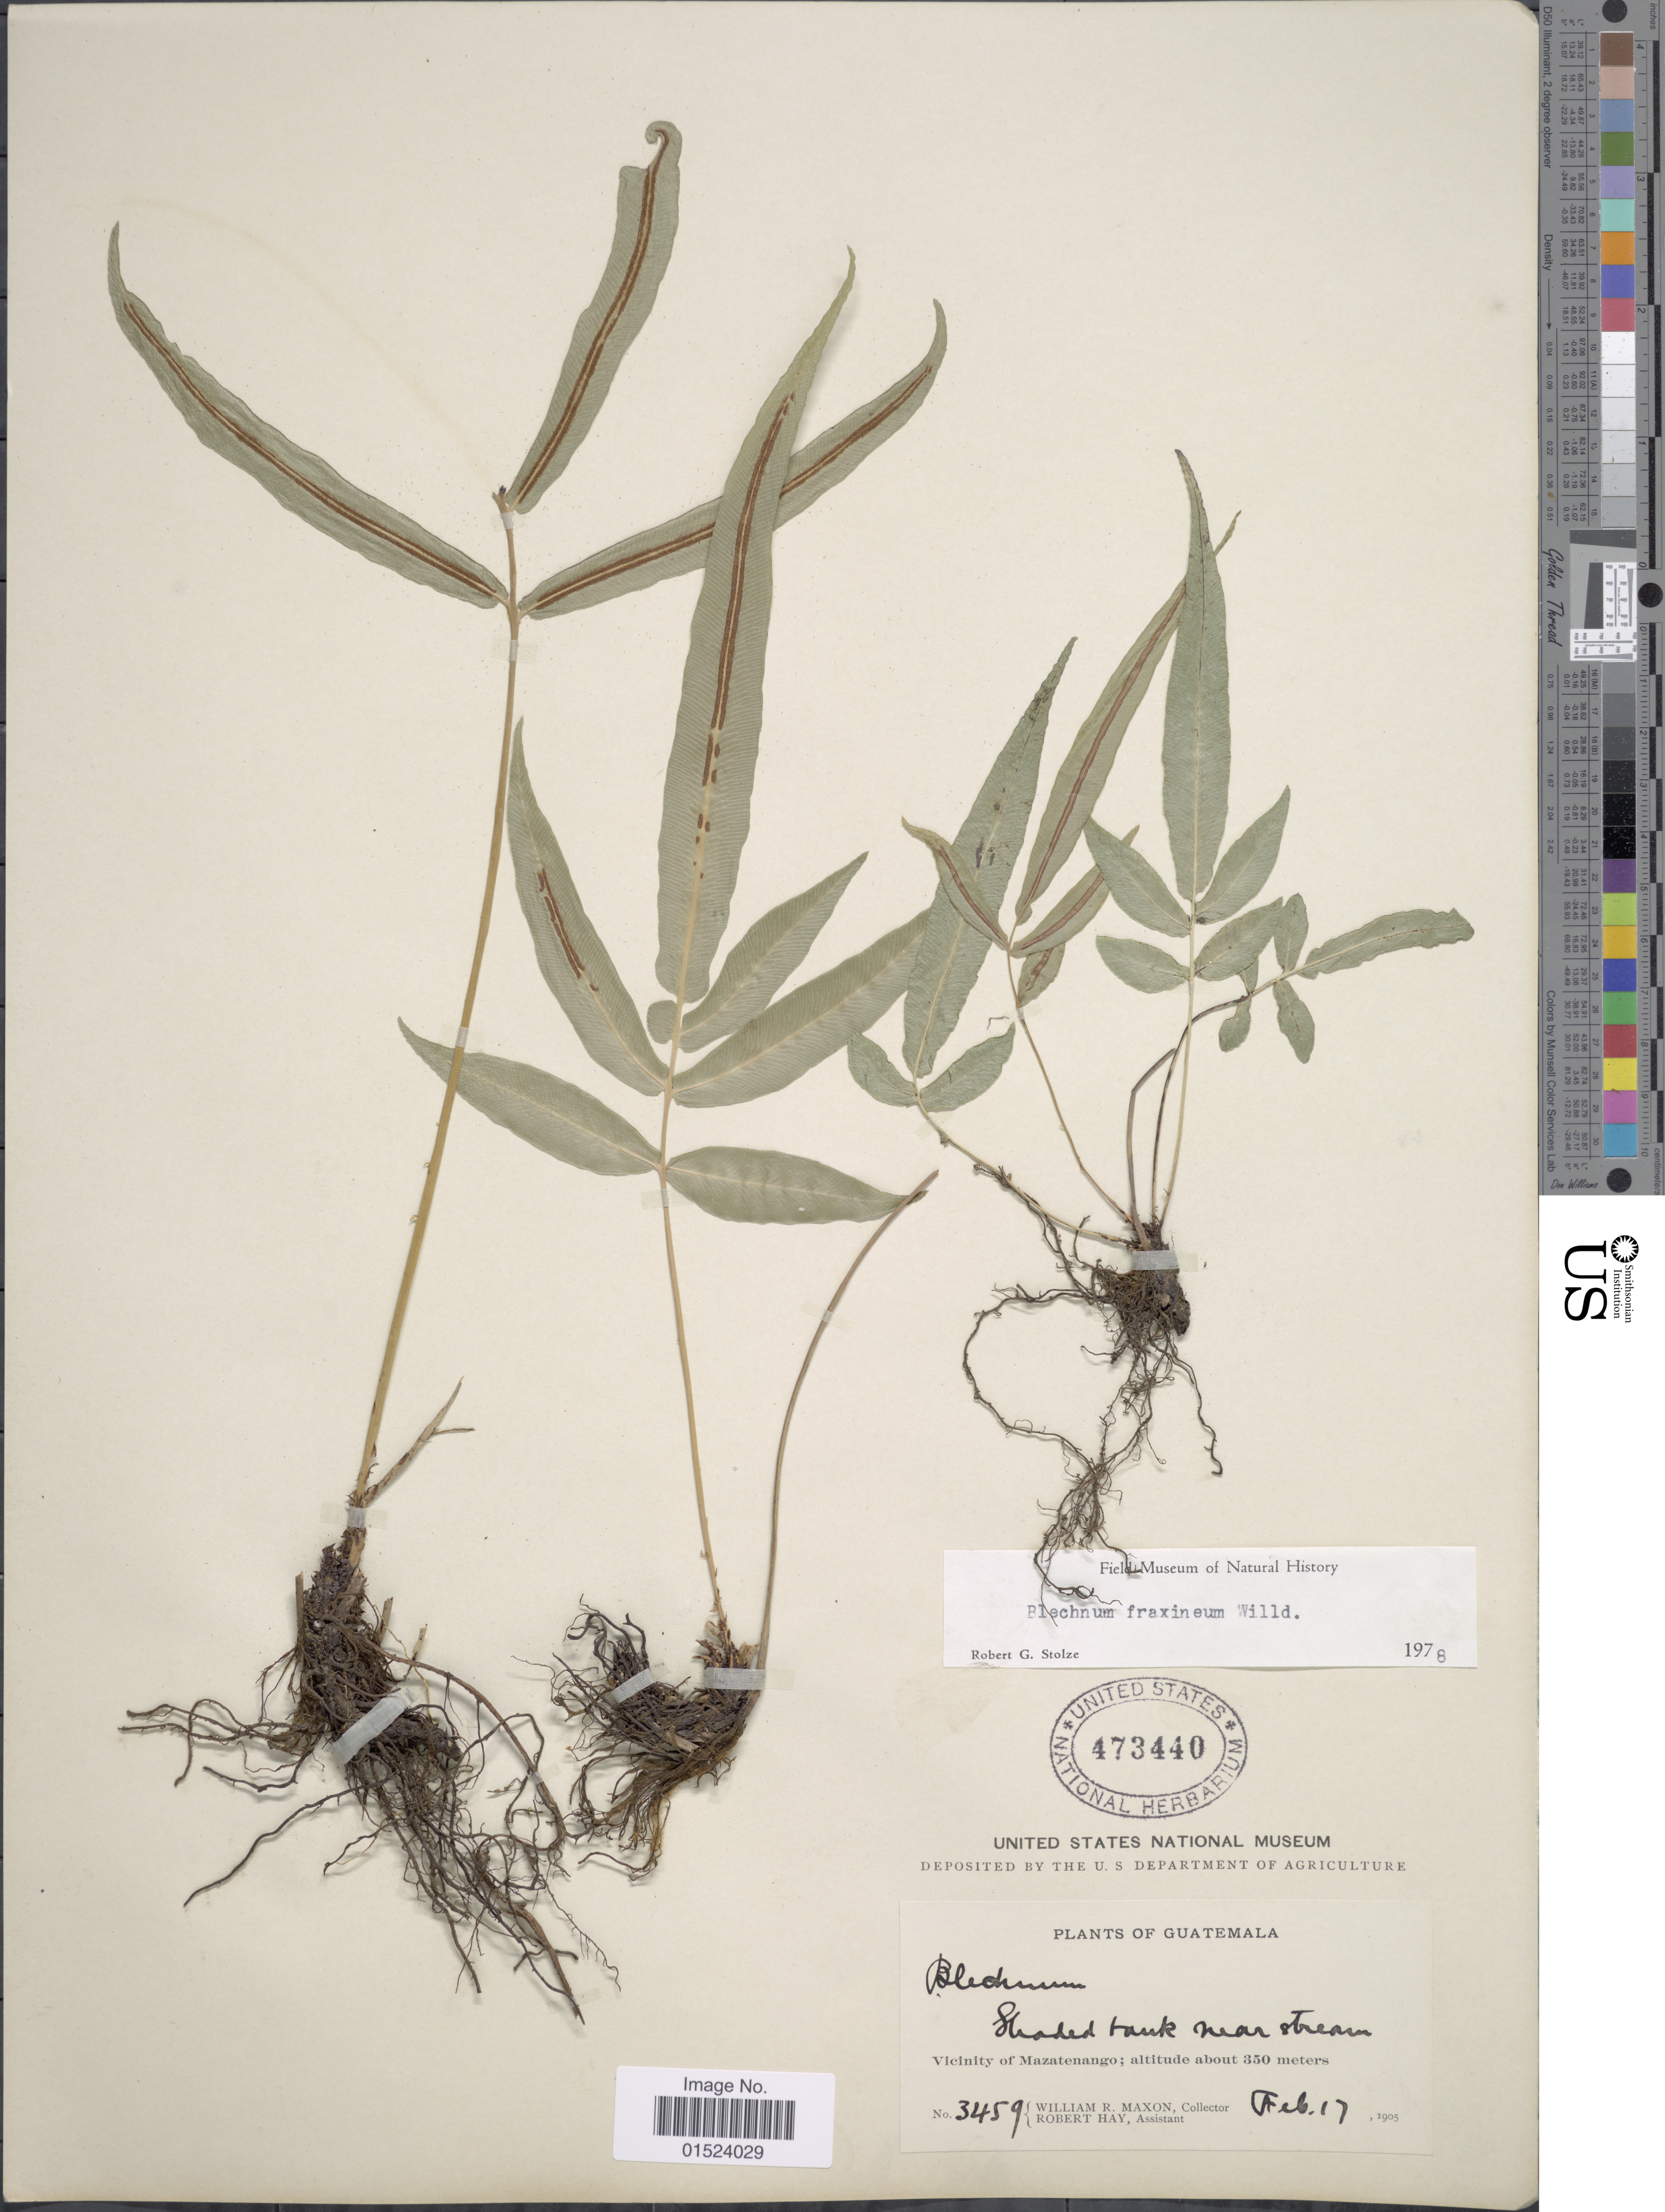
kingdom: Plantae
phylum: Tracheophyta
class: Polypodiopsida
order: Polypodiales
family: Blechnaceae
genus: Blechnum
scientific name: Blechnum gracile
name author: Kaulf.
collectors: W. R. Maxon & R. H. Hay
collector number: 3459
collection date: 1905-02-17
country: Guatemala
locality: Vicinity of Mazatenango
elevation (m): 350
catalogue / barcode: US 473440